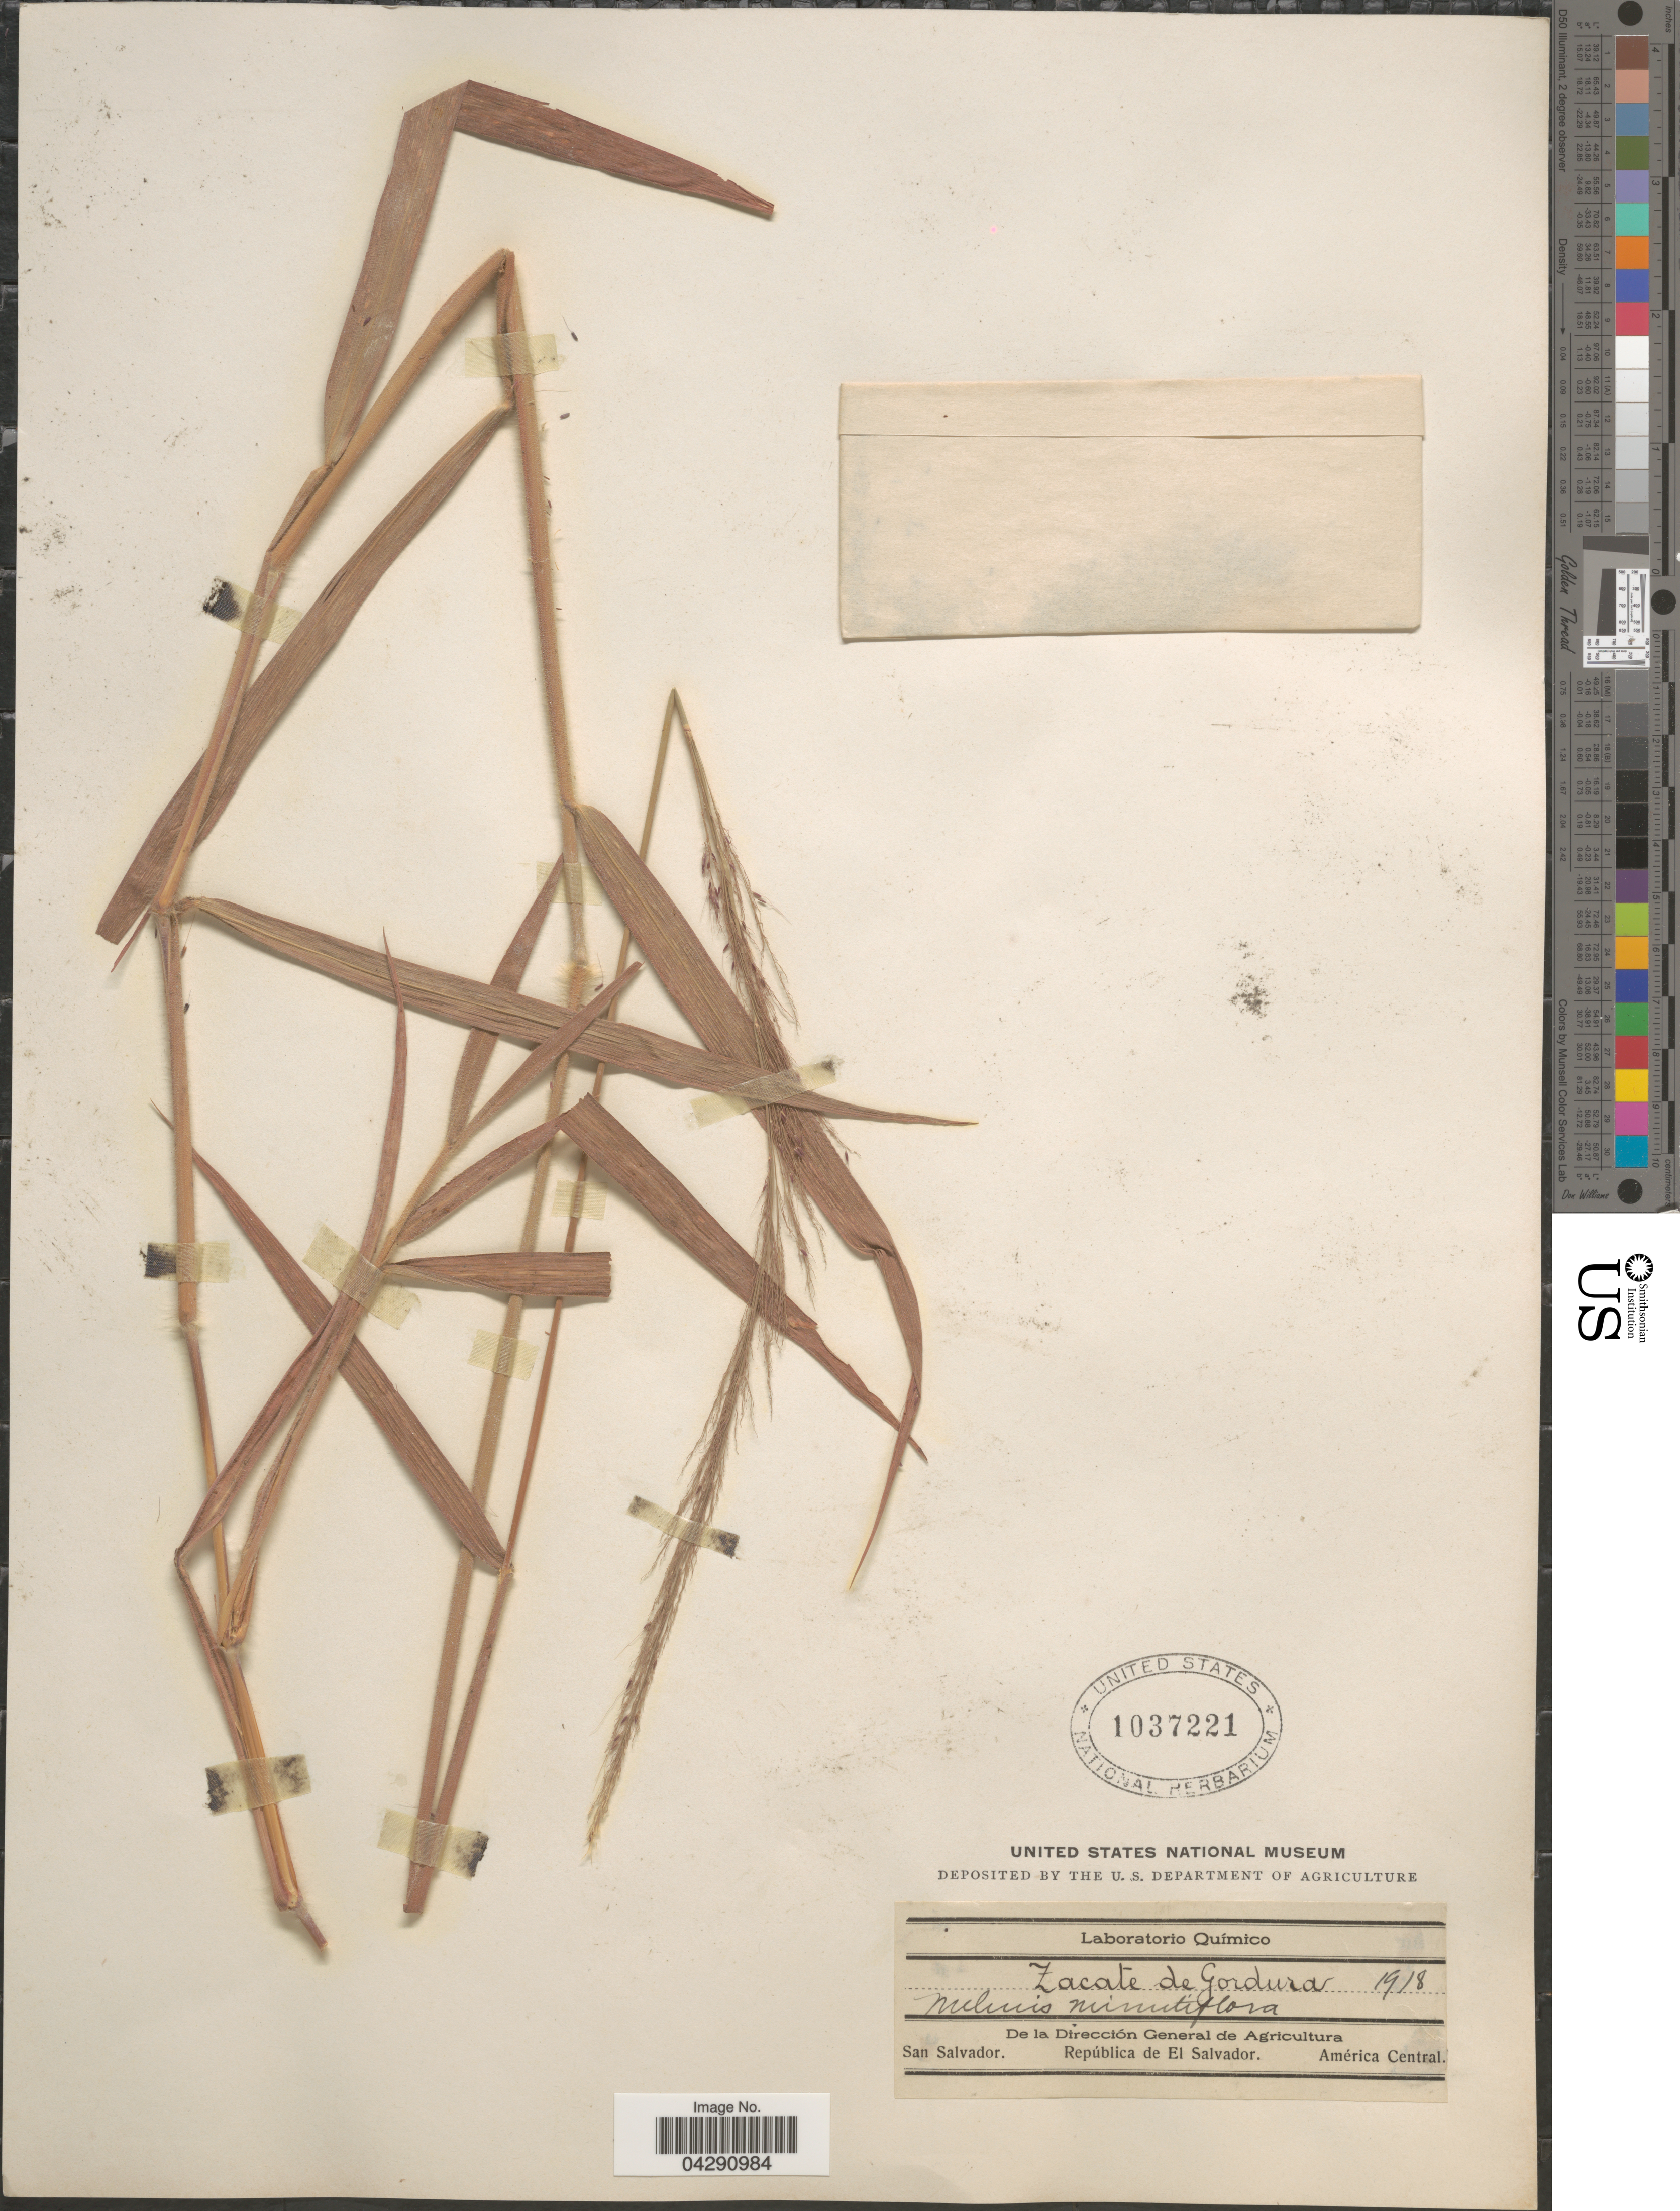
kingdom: Plantae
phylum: Tracheophyta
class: Liliopsida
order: Poales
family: Poaceae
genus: Melinis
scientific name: Melinis minutiflora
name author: P. Beauv.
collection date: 1918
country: El Salvador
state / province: San Salvador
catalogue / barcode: US 1037221